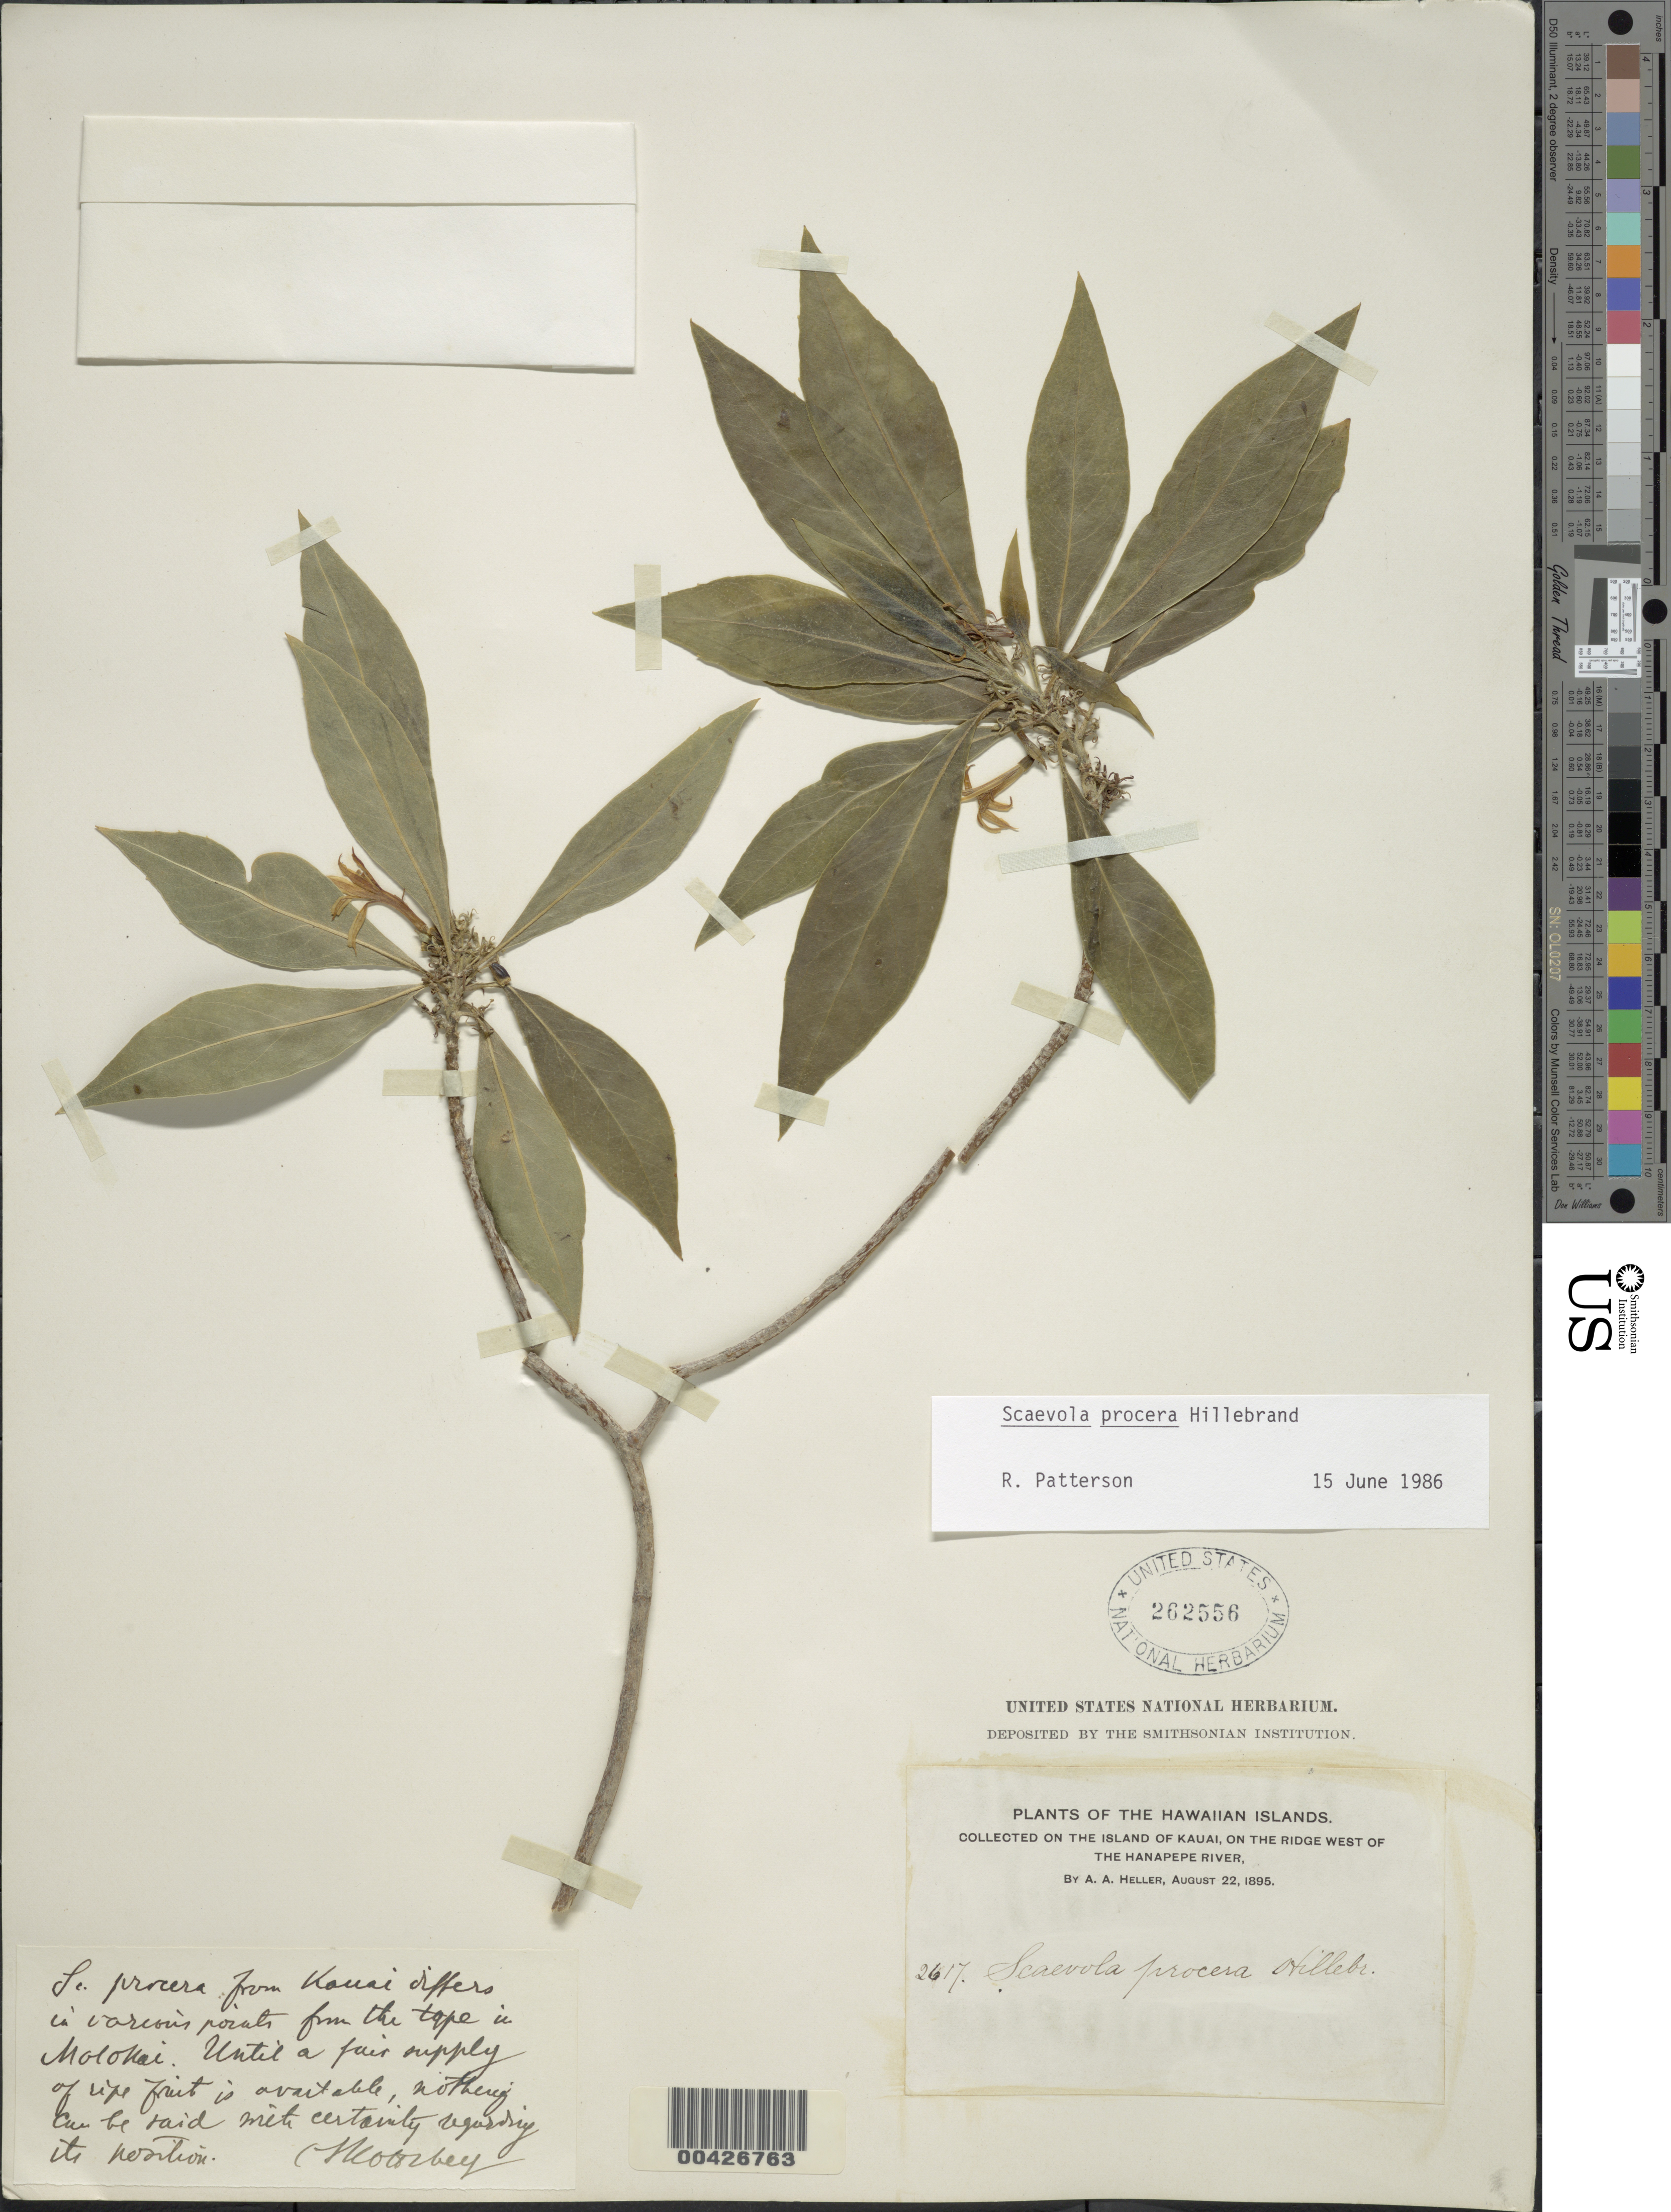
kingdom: Plantae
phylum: Tracheophyta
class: Magnoliopsida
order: Asterales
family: Goodeniaceae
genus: Scaevola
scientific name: Scaevola procera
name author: Hillebr.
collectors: A. A. Heller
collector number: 2617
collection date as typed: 22 Aug 1895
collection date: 1895-08-22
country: United States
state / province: Hawaii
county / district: Honolulu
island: Oahu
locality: On the ridge west of the Hanapepe River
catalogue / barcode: US 262556